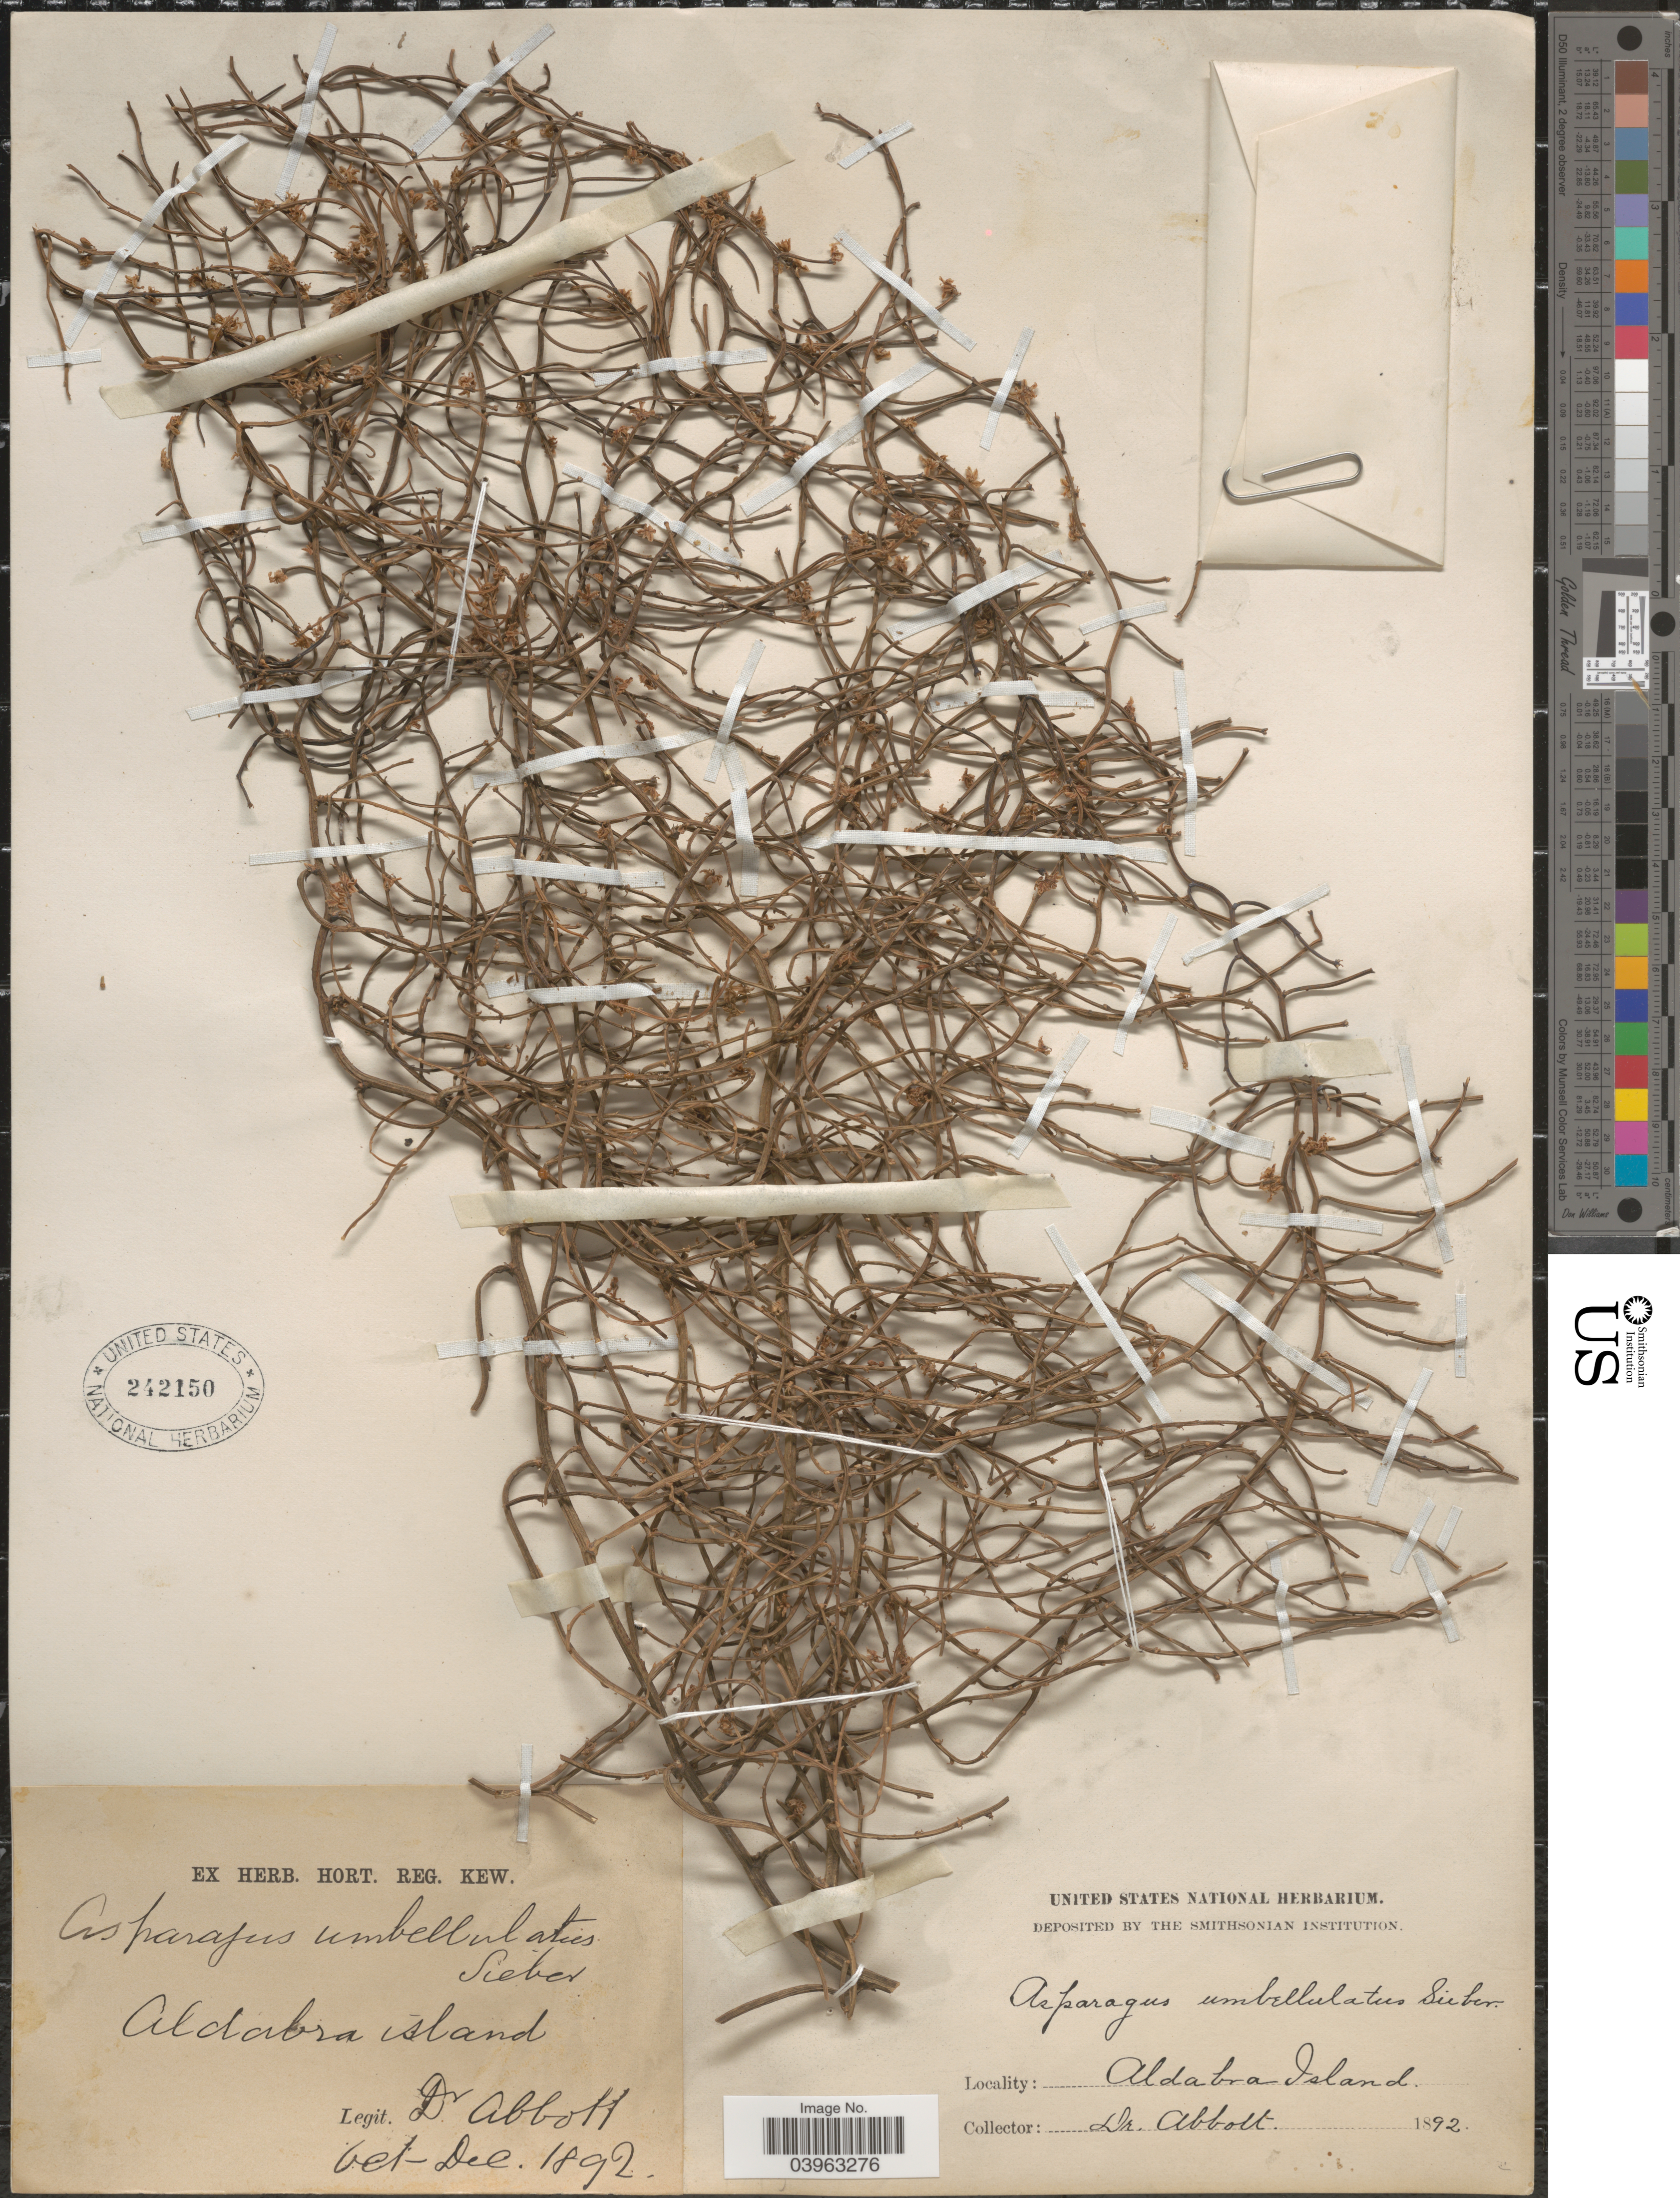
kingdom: Plantae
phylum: Tracheophyta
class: Liliopsida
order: Asparagales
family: Asparagaceae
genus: Asparagus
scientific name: Asparagus umbellatus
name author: Link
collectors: Abbott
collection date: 1892-10/1892-12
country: Seychelles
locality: Aldabra Island.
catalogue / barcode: US 242150